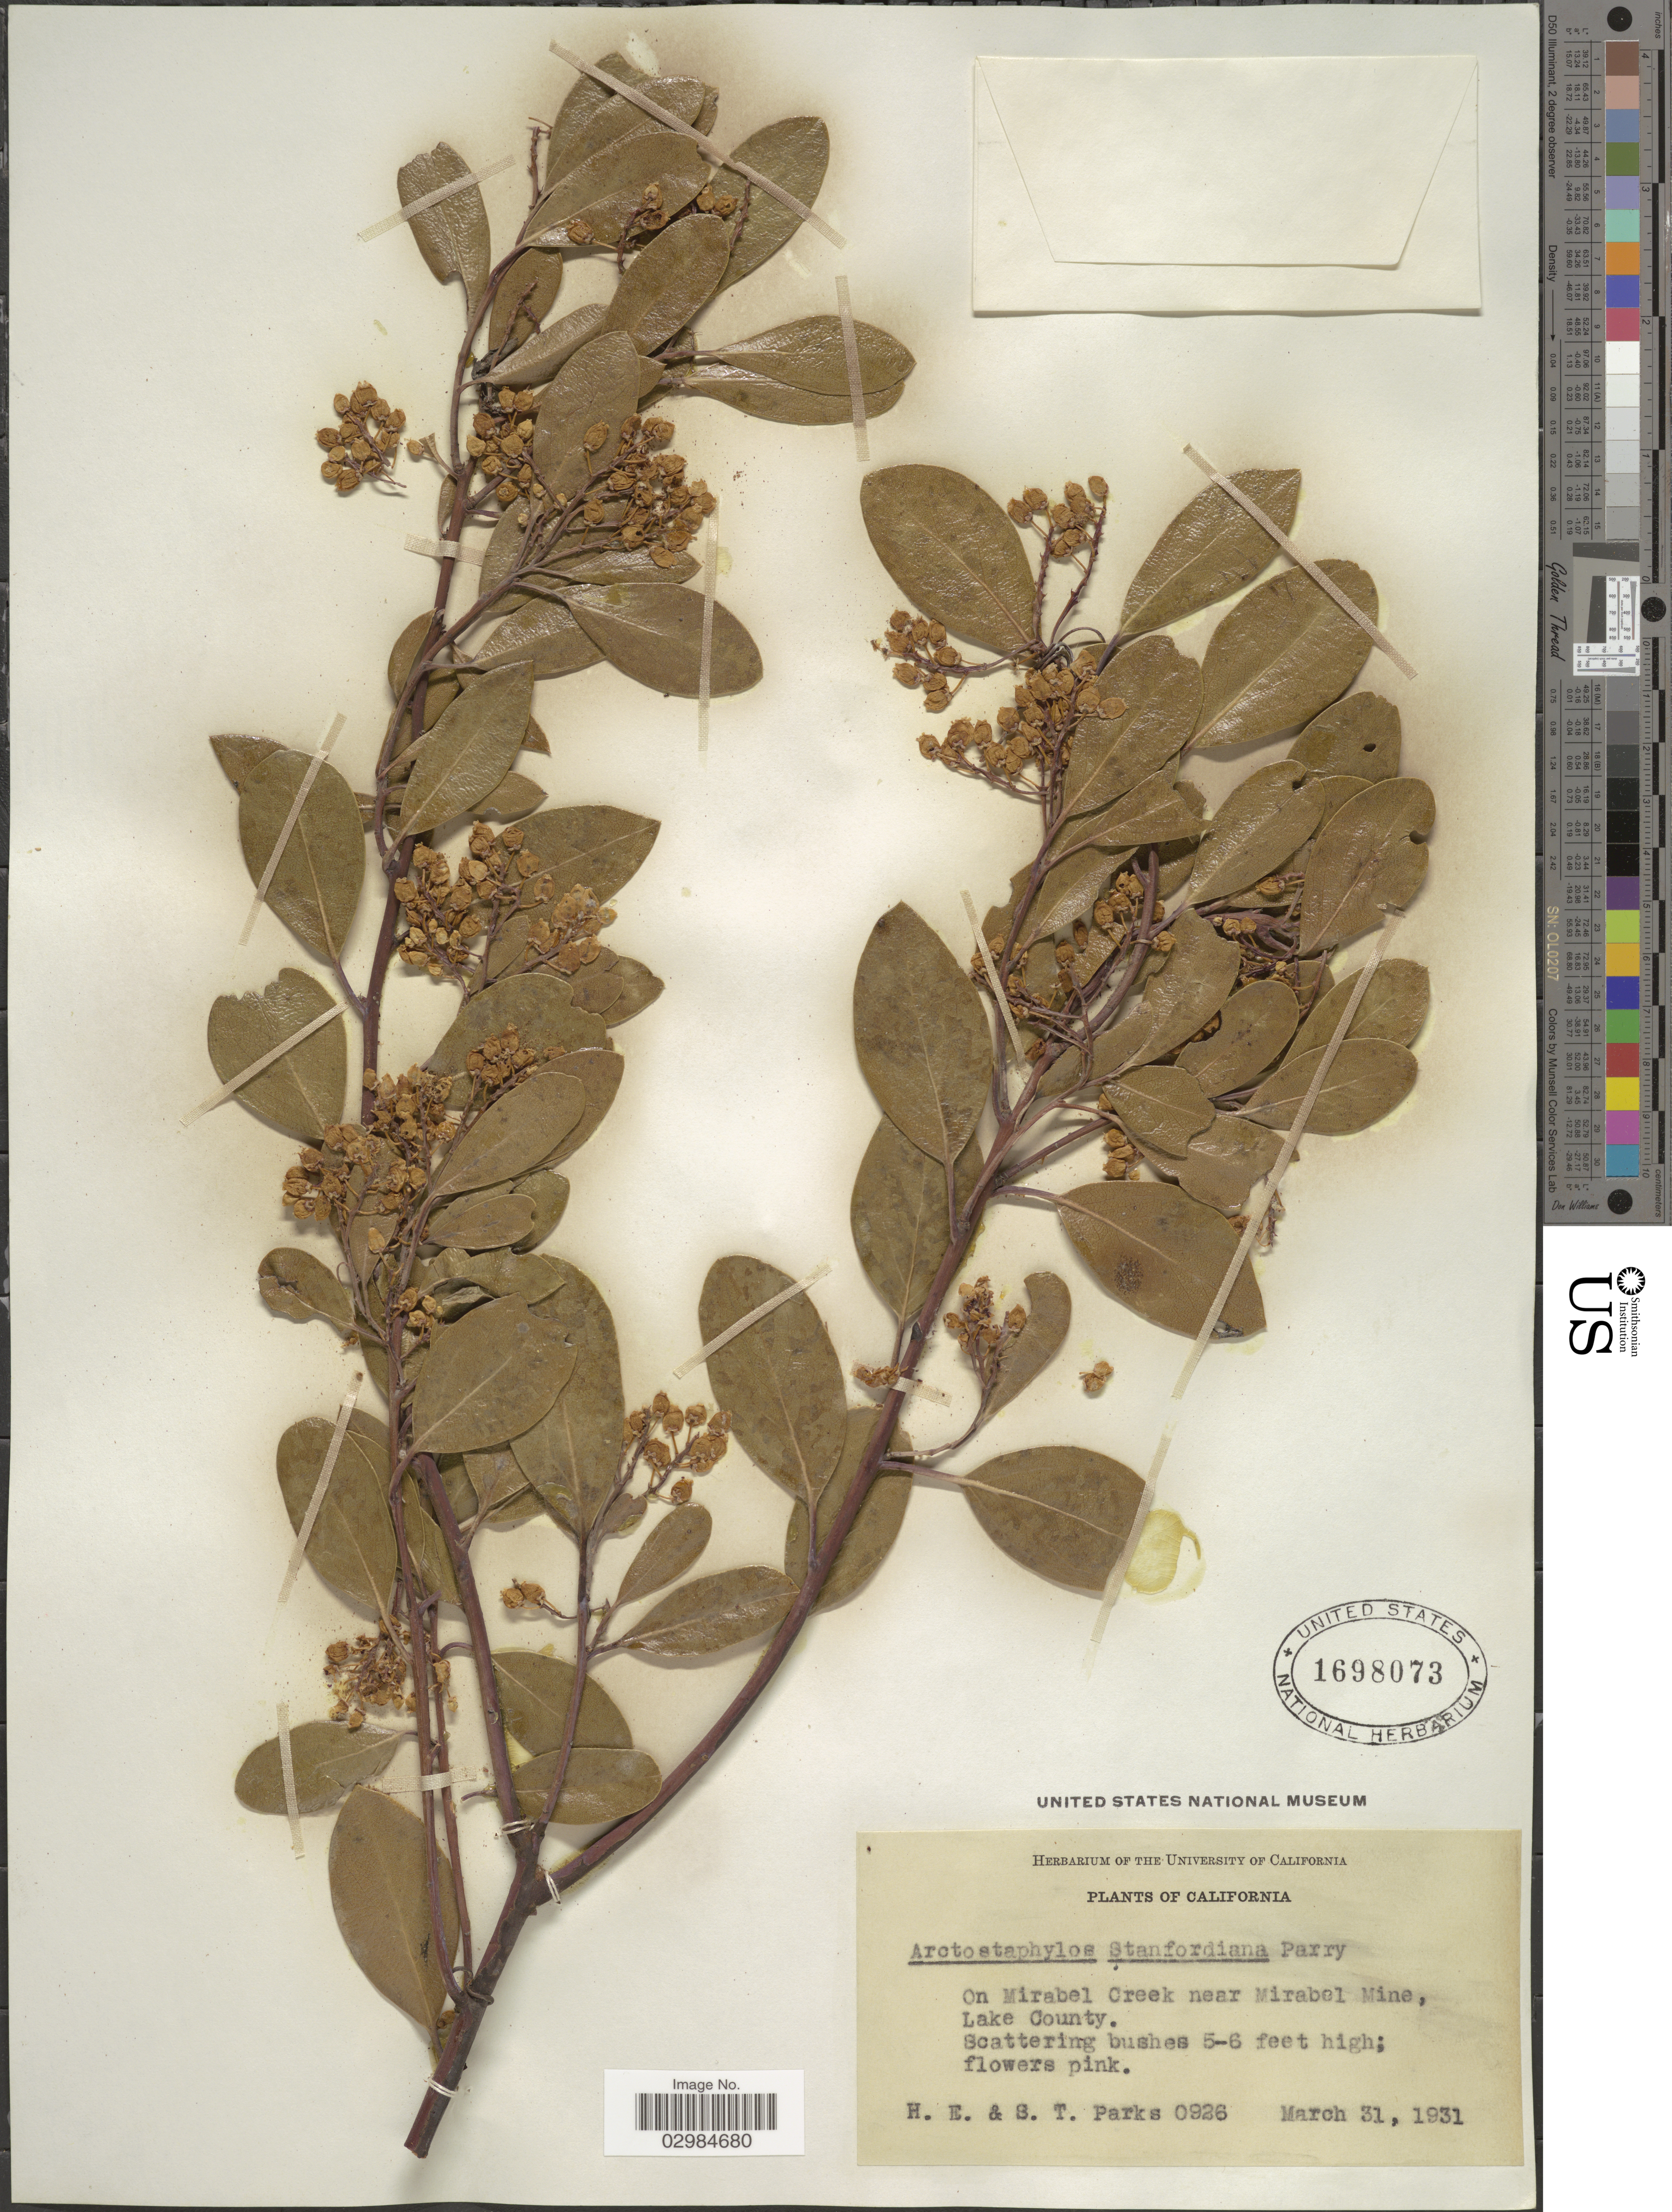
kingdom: Plantae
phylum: Tracheophyta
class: Magnoliopsida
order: Ericales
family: Ericaceae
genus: Arctostaphylos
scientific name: Arctostaphylos stanfordiana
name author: Parry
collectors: H. E. Parks & S. Parks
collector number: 0926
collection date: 1931-03-31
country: United States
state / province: California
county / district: Lake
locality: On Mirabel Creek near Mirabel Mine, Lake County.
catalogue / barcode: US 1698073